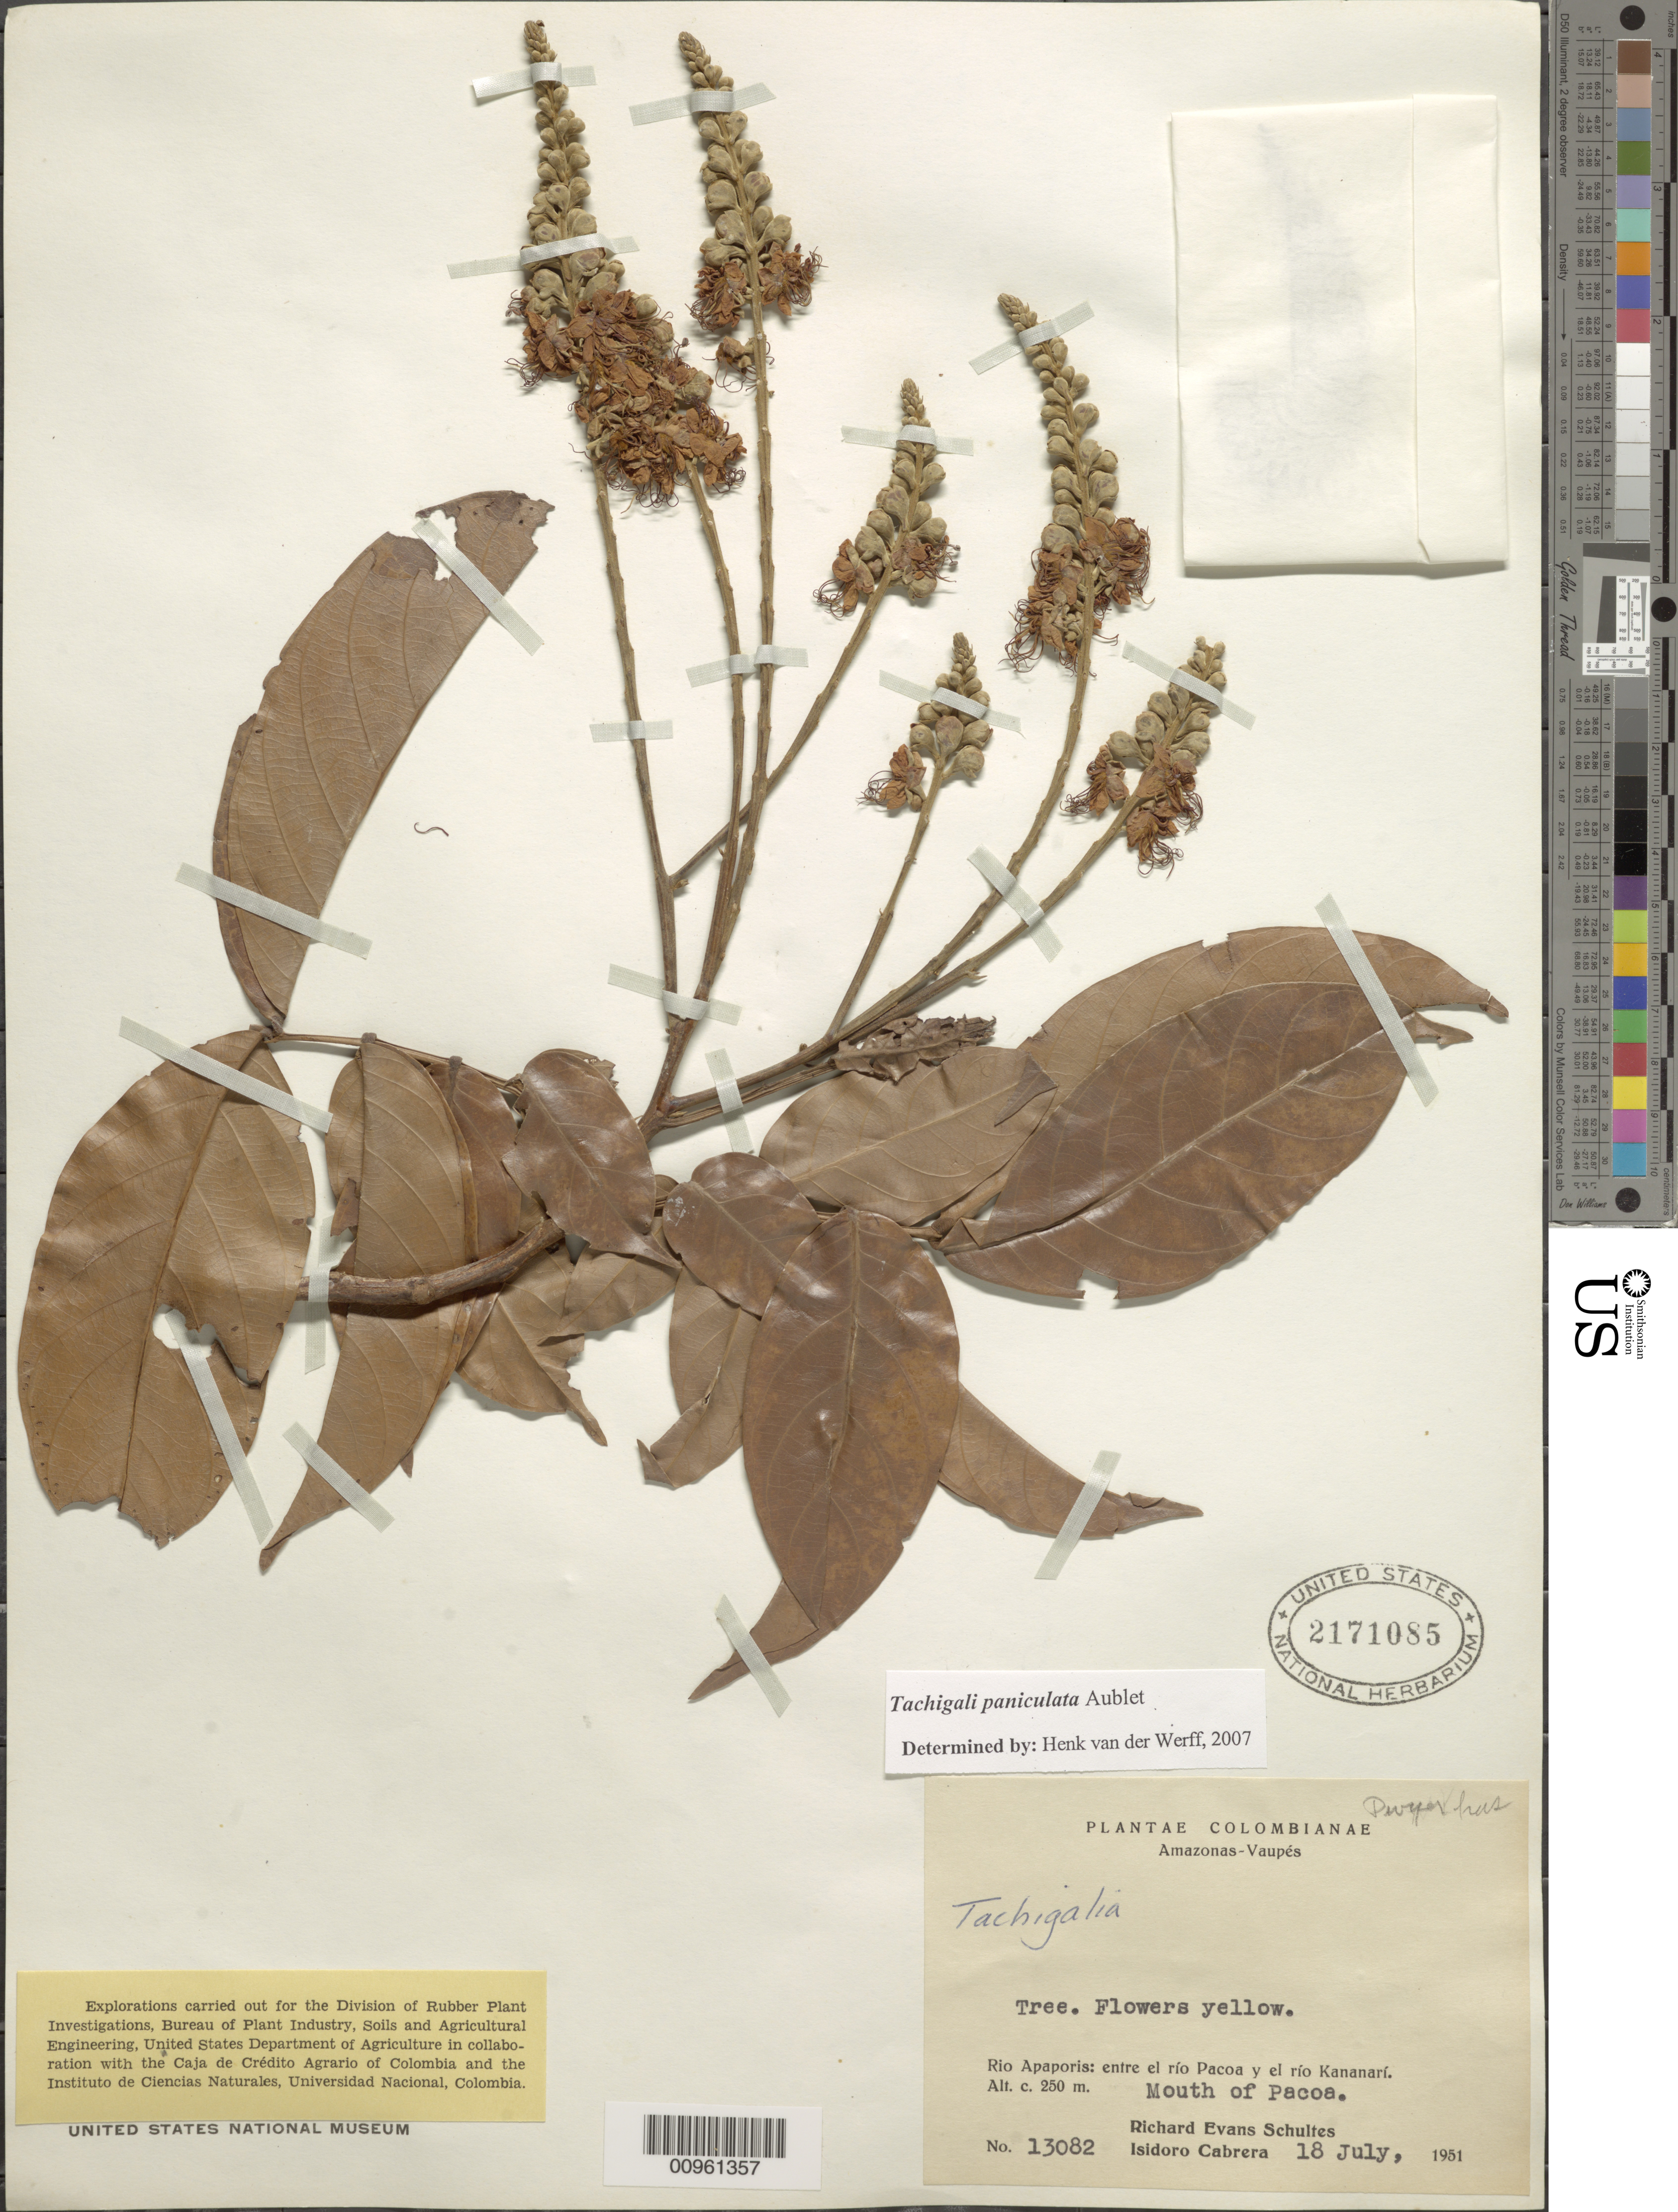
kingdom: Plantae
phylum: Tracheophyta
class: Magnoliopsida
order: Fabales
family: Fabaceae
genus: Tachigali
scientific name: Tachigali paniculata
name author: Aubl.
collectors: R. E. Schultes & I. Cabrera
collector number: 13082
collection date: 1951-07-18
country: Colombia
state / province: Amazônas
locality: Vaupes, Rio Apaporis, entre el rio Pacoa y el rio Kananari, mouth of Pacoa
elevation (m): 250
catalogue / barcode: US 2171085